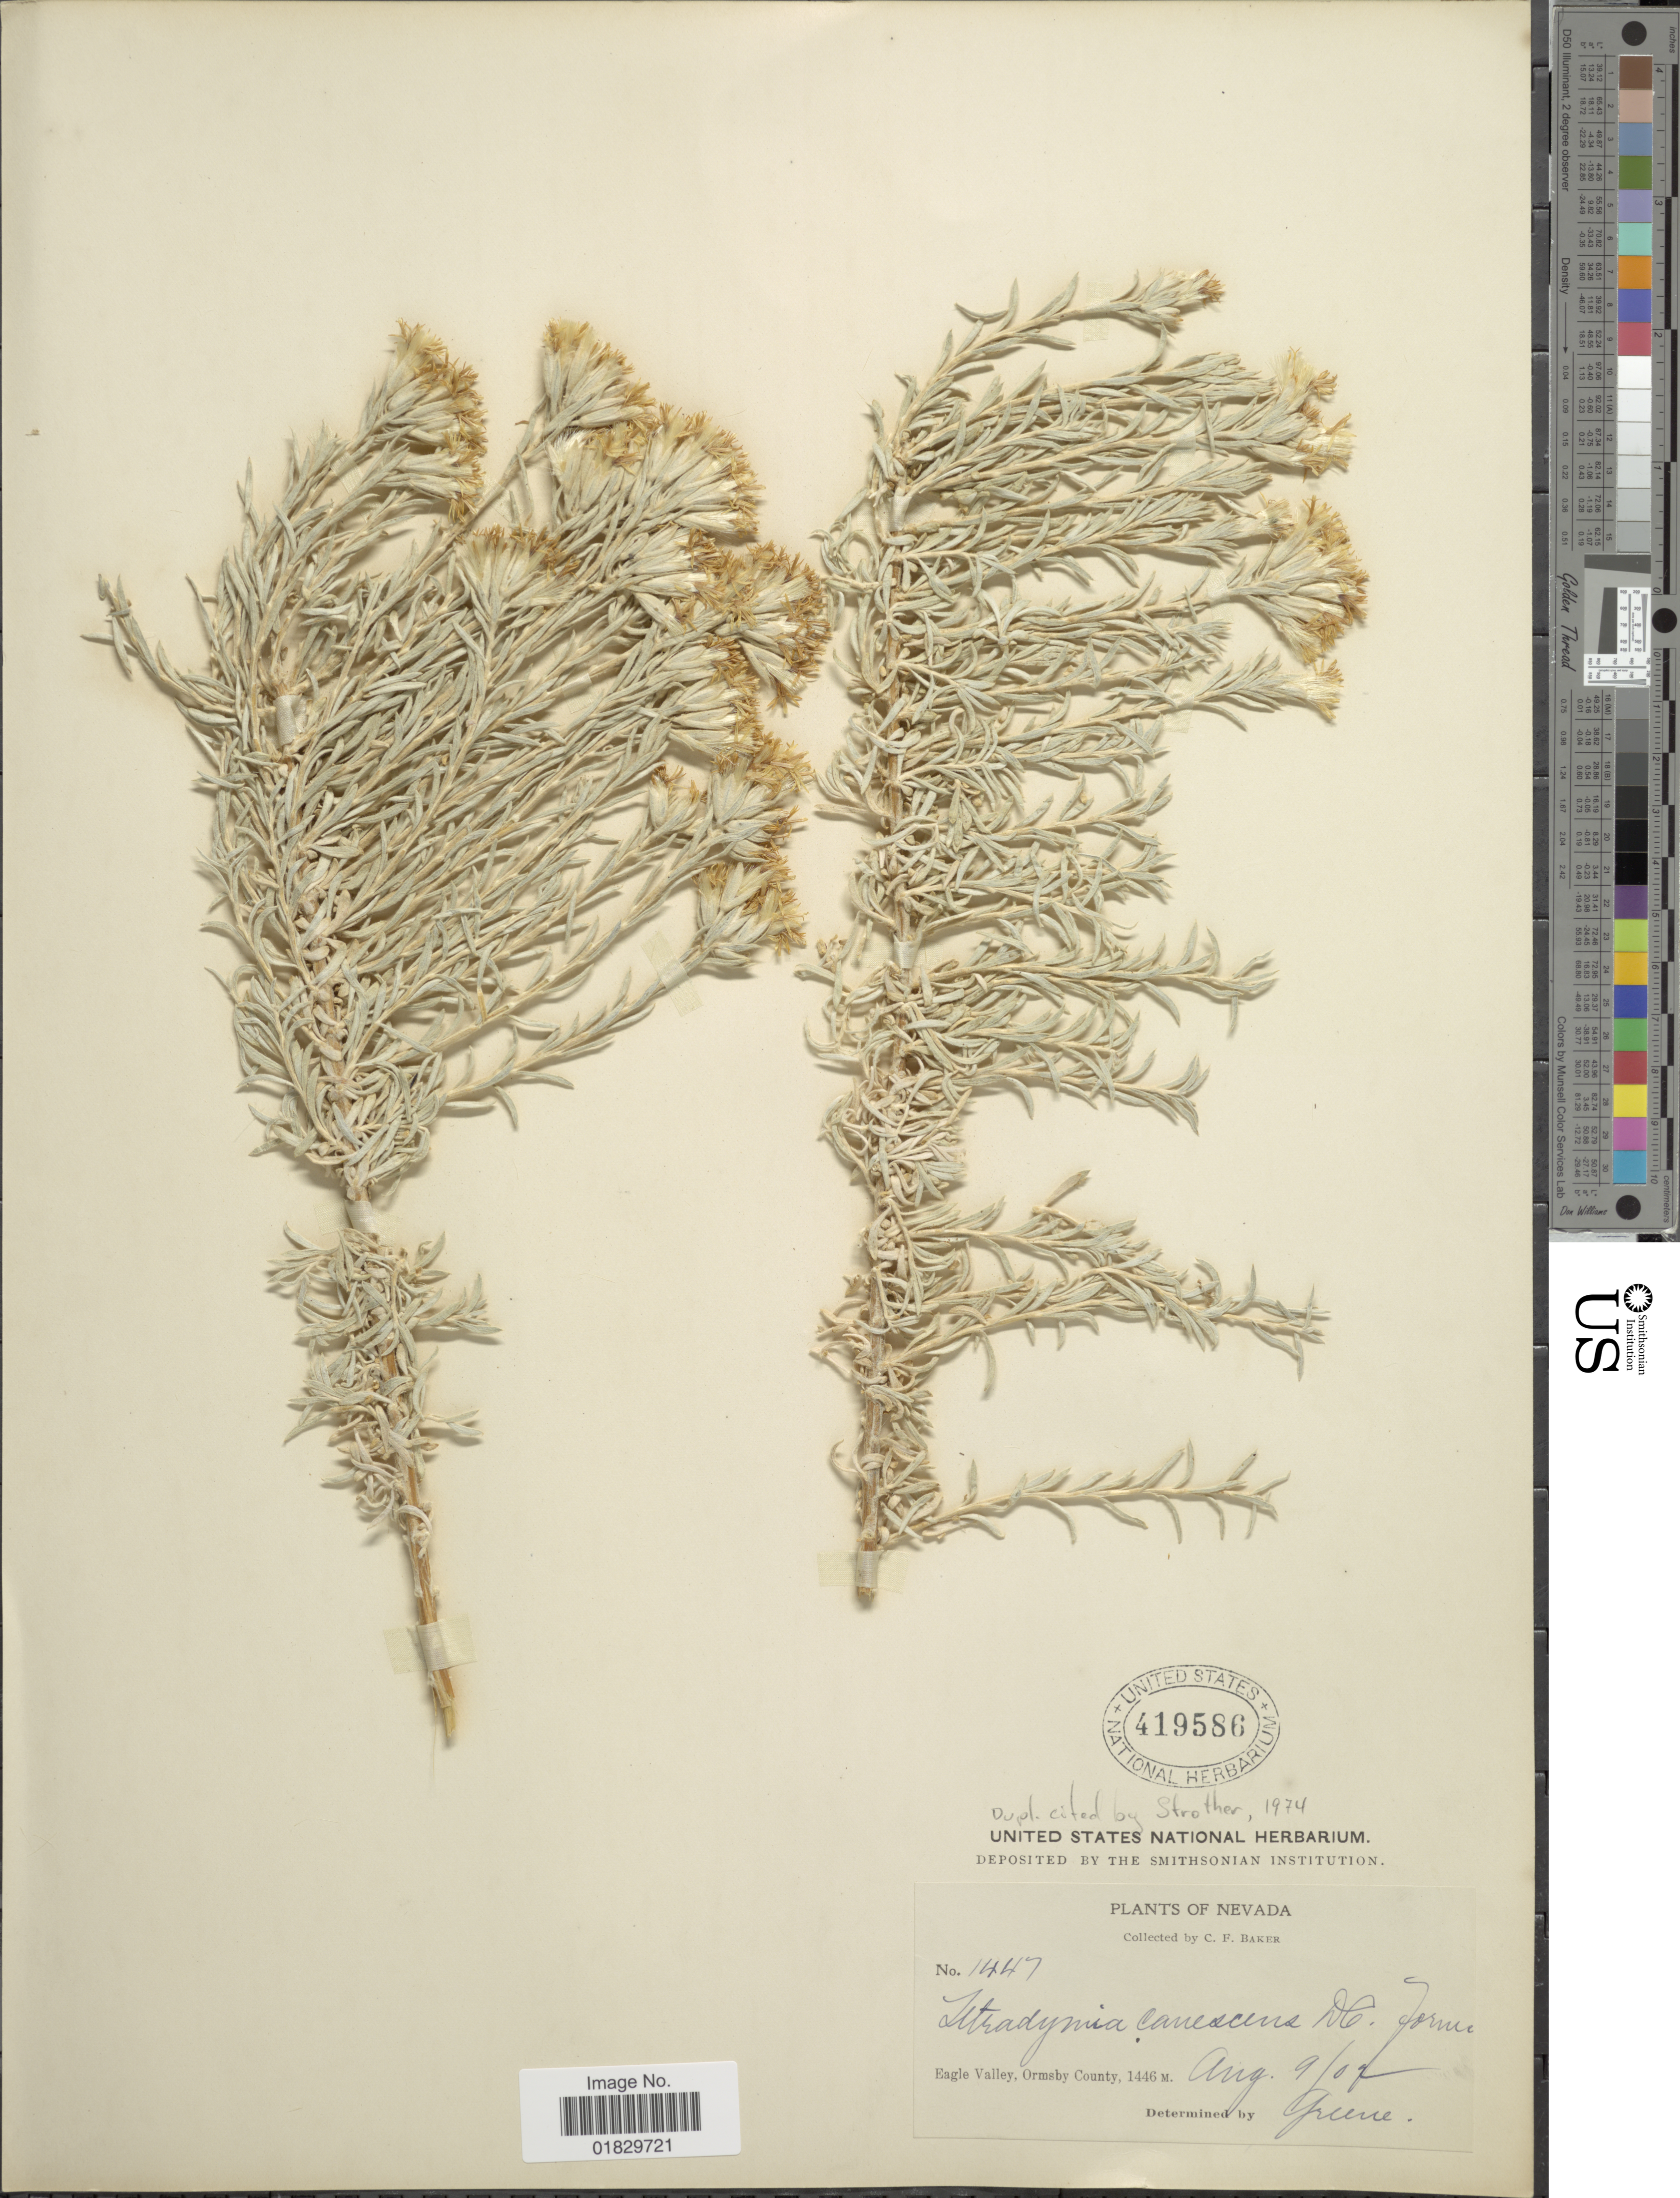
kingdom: Plantae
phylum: Tracheophyta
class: Magnoliopsida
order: Asterales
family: Asteraceae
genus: Tetradymia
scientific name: Tetradymia canescens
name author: DC.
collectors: C. F. Baker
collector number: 1447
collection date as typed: Transcribed d/m/y: 9/8/02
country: United States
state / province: Nevada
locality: Eagle Valley, Ormsby County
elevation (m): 1446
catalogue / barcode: US 419586